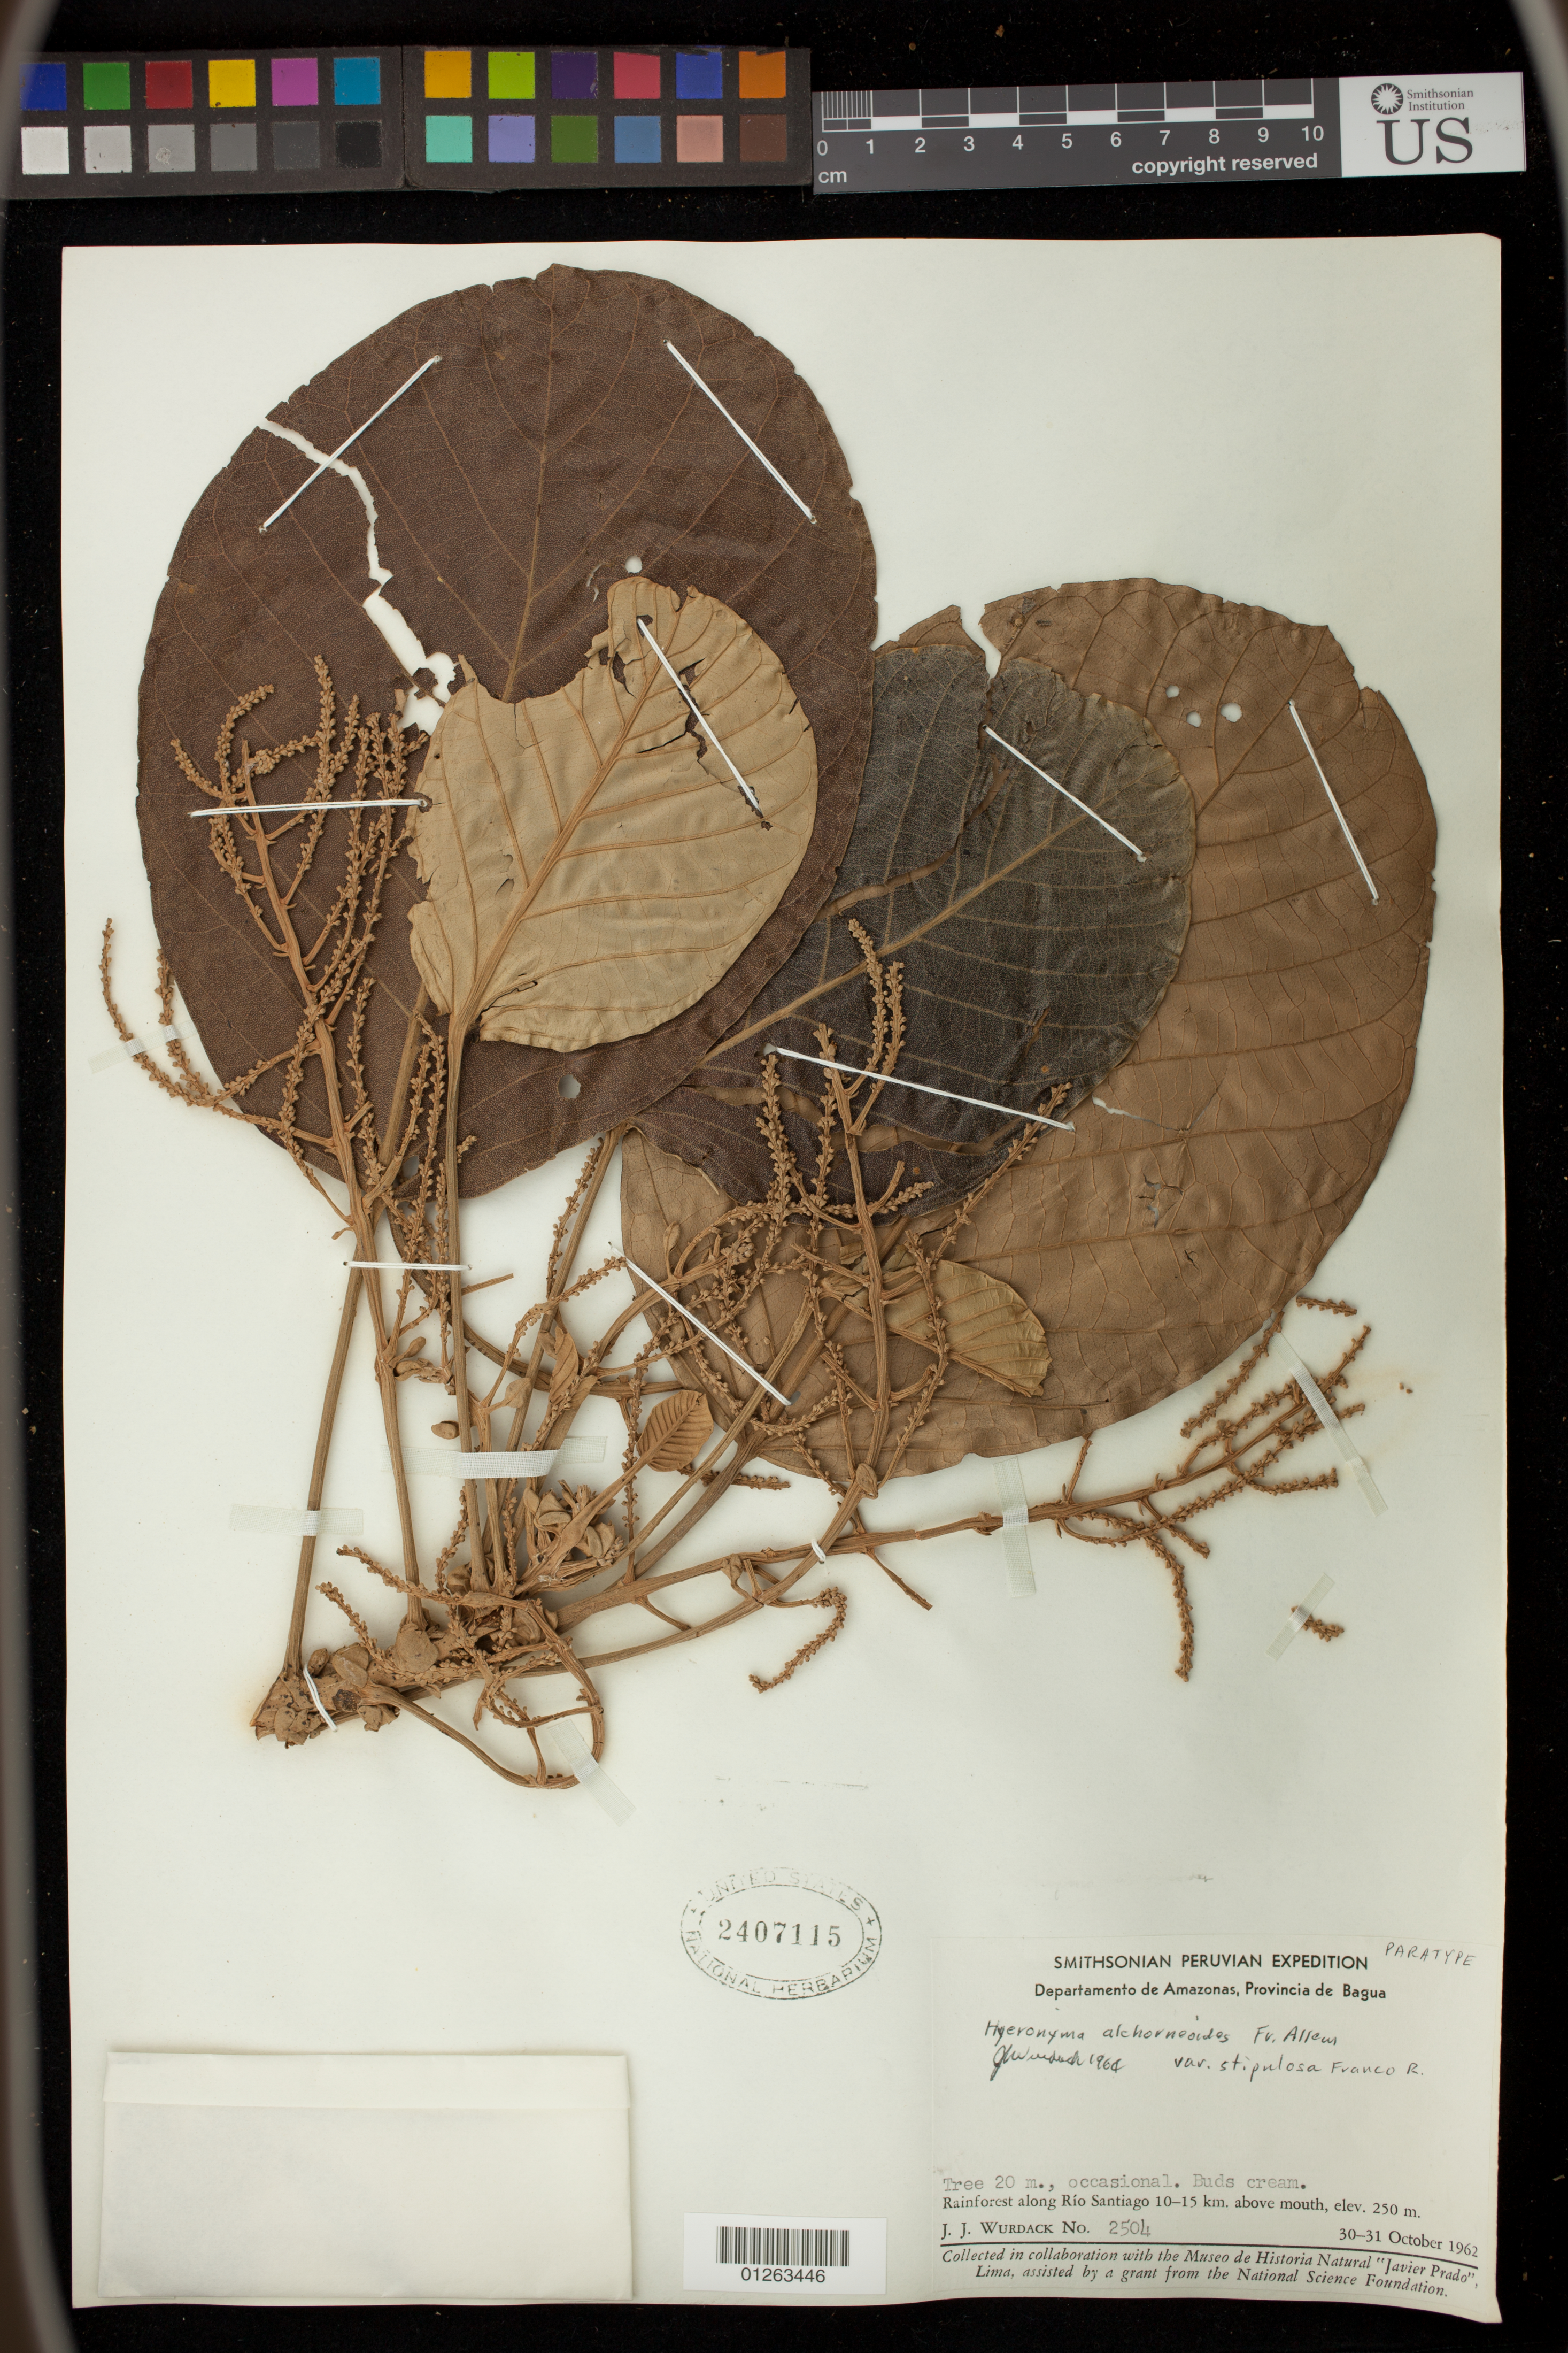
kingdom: Plantae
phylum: Tracheophyta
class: Magnoliopsida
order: Malpighiales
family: Phyllanthaceae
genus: Hieronyma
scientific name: Hieronyma alchorneoides var. stipulosa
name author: P. Franco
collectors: J. J. Wurdack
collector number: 2504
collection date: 1962-10-30/1962-10-31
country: Peru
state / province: Amazonas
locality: along Rio Santiago 10-15 km above mouth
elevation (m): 251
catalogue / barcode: US 2407115